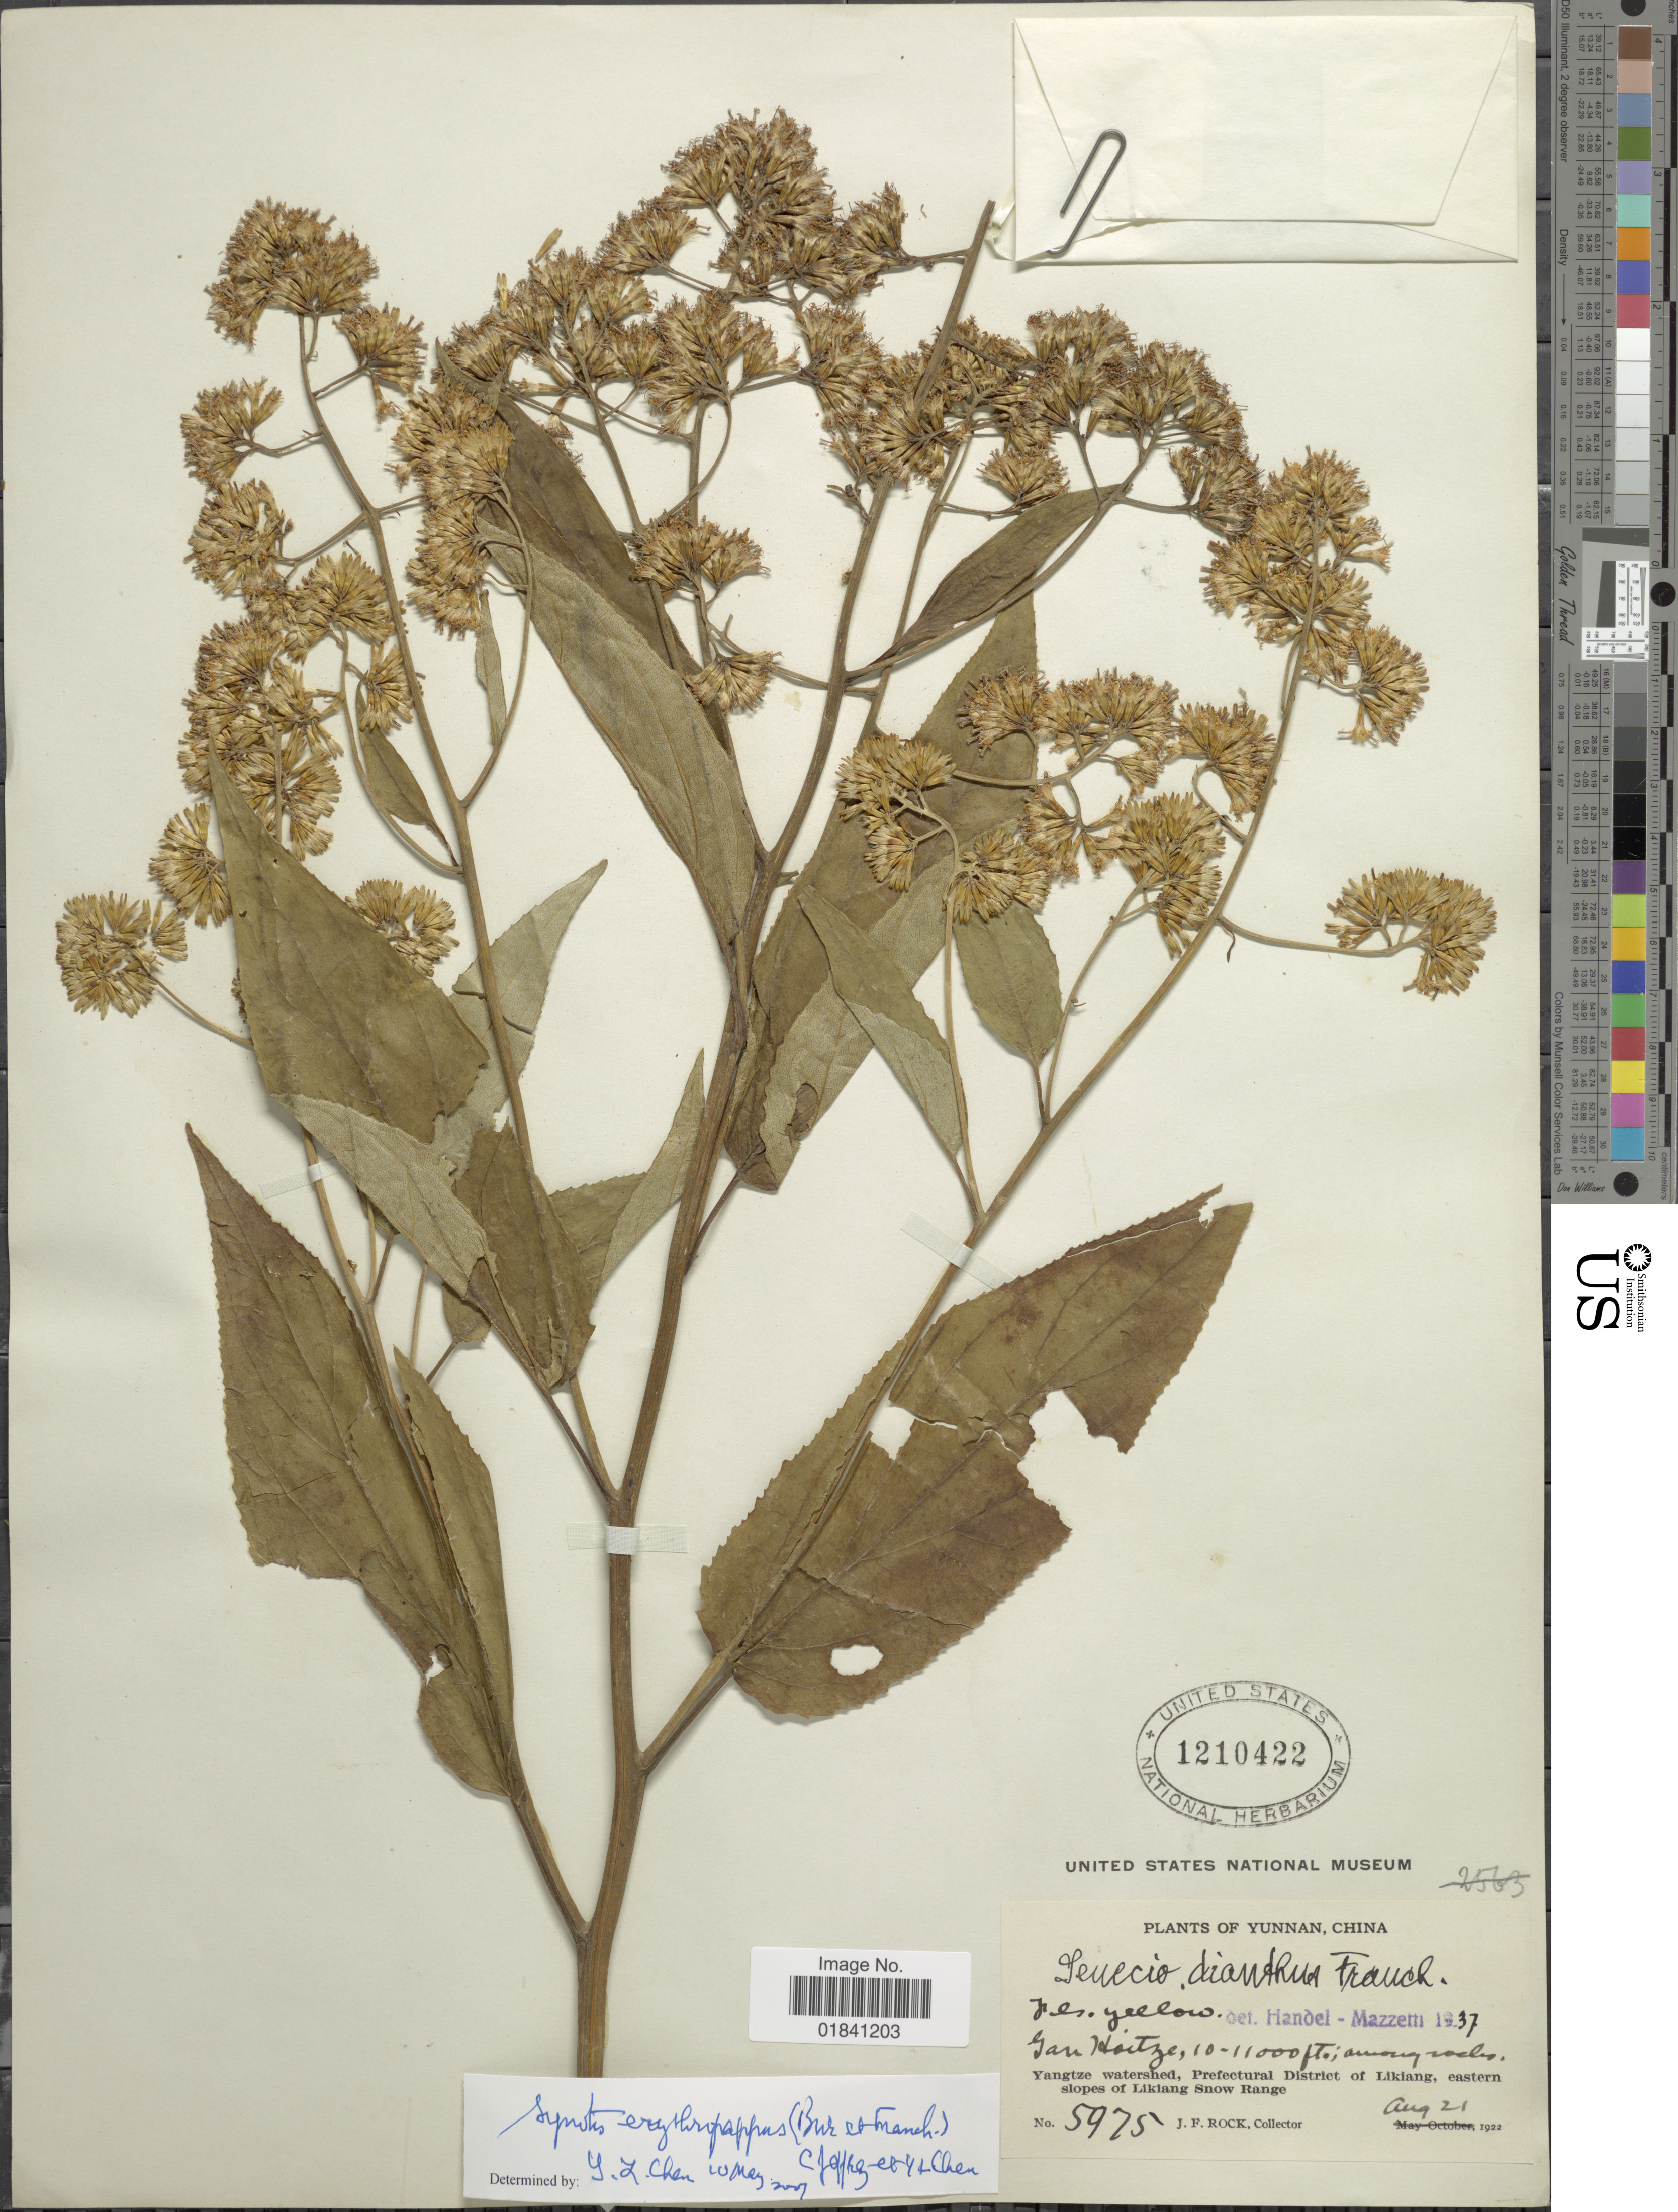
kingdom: Plantae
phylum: Tracheophyta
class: Magnoliopsida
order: Asterales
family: Asteraceae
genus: Synotis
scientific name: Synotis erythropappa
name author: (Bureau & Franch.) C. Jeffrey & Y.L. Chen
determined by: Chen, Y. L.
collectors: J. F. Rock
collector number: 5975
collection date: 1922-08-21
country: China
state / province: Yunnan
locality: Gan Haitze. Yangtze watershed, Prefectural District of Likiang, eastern slopes of Likiang Snow Range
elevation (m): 3048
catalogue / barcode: US 1210422